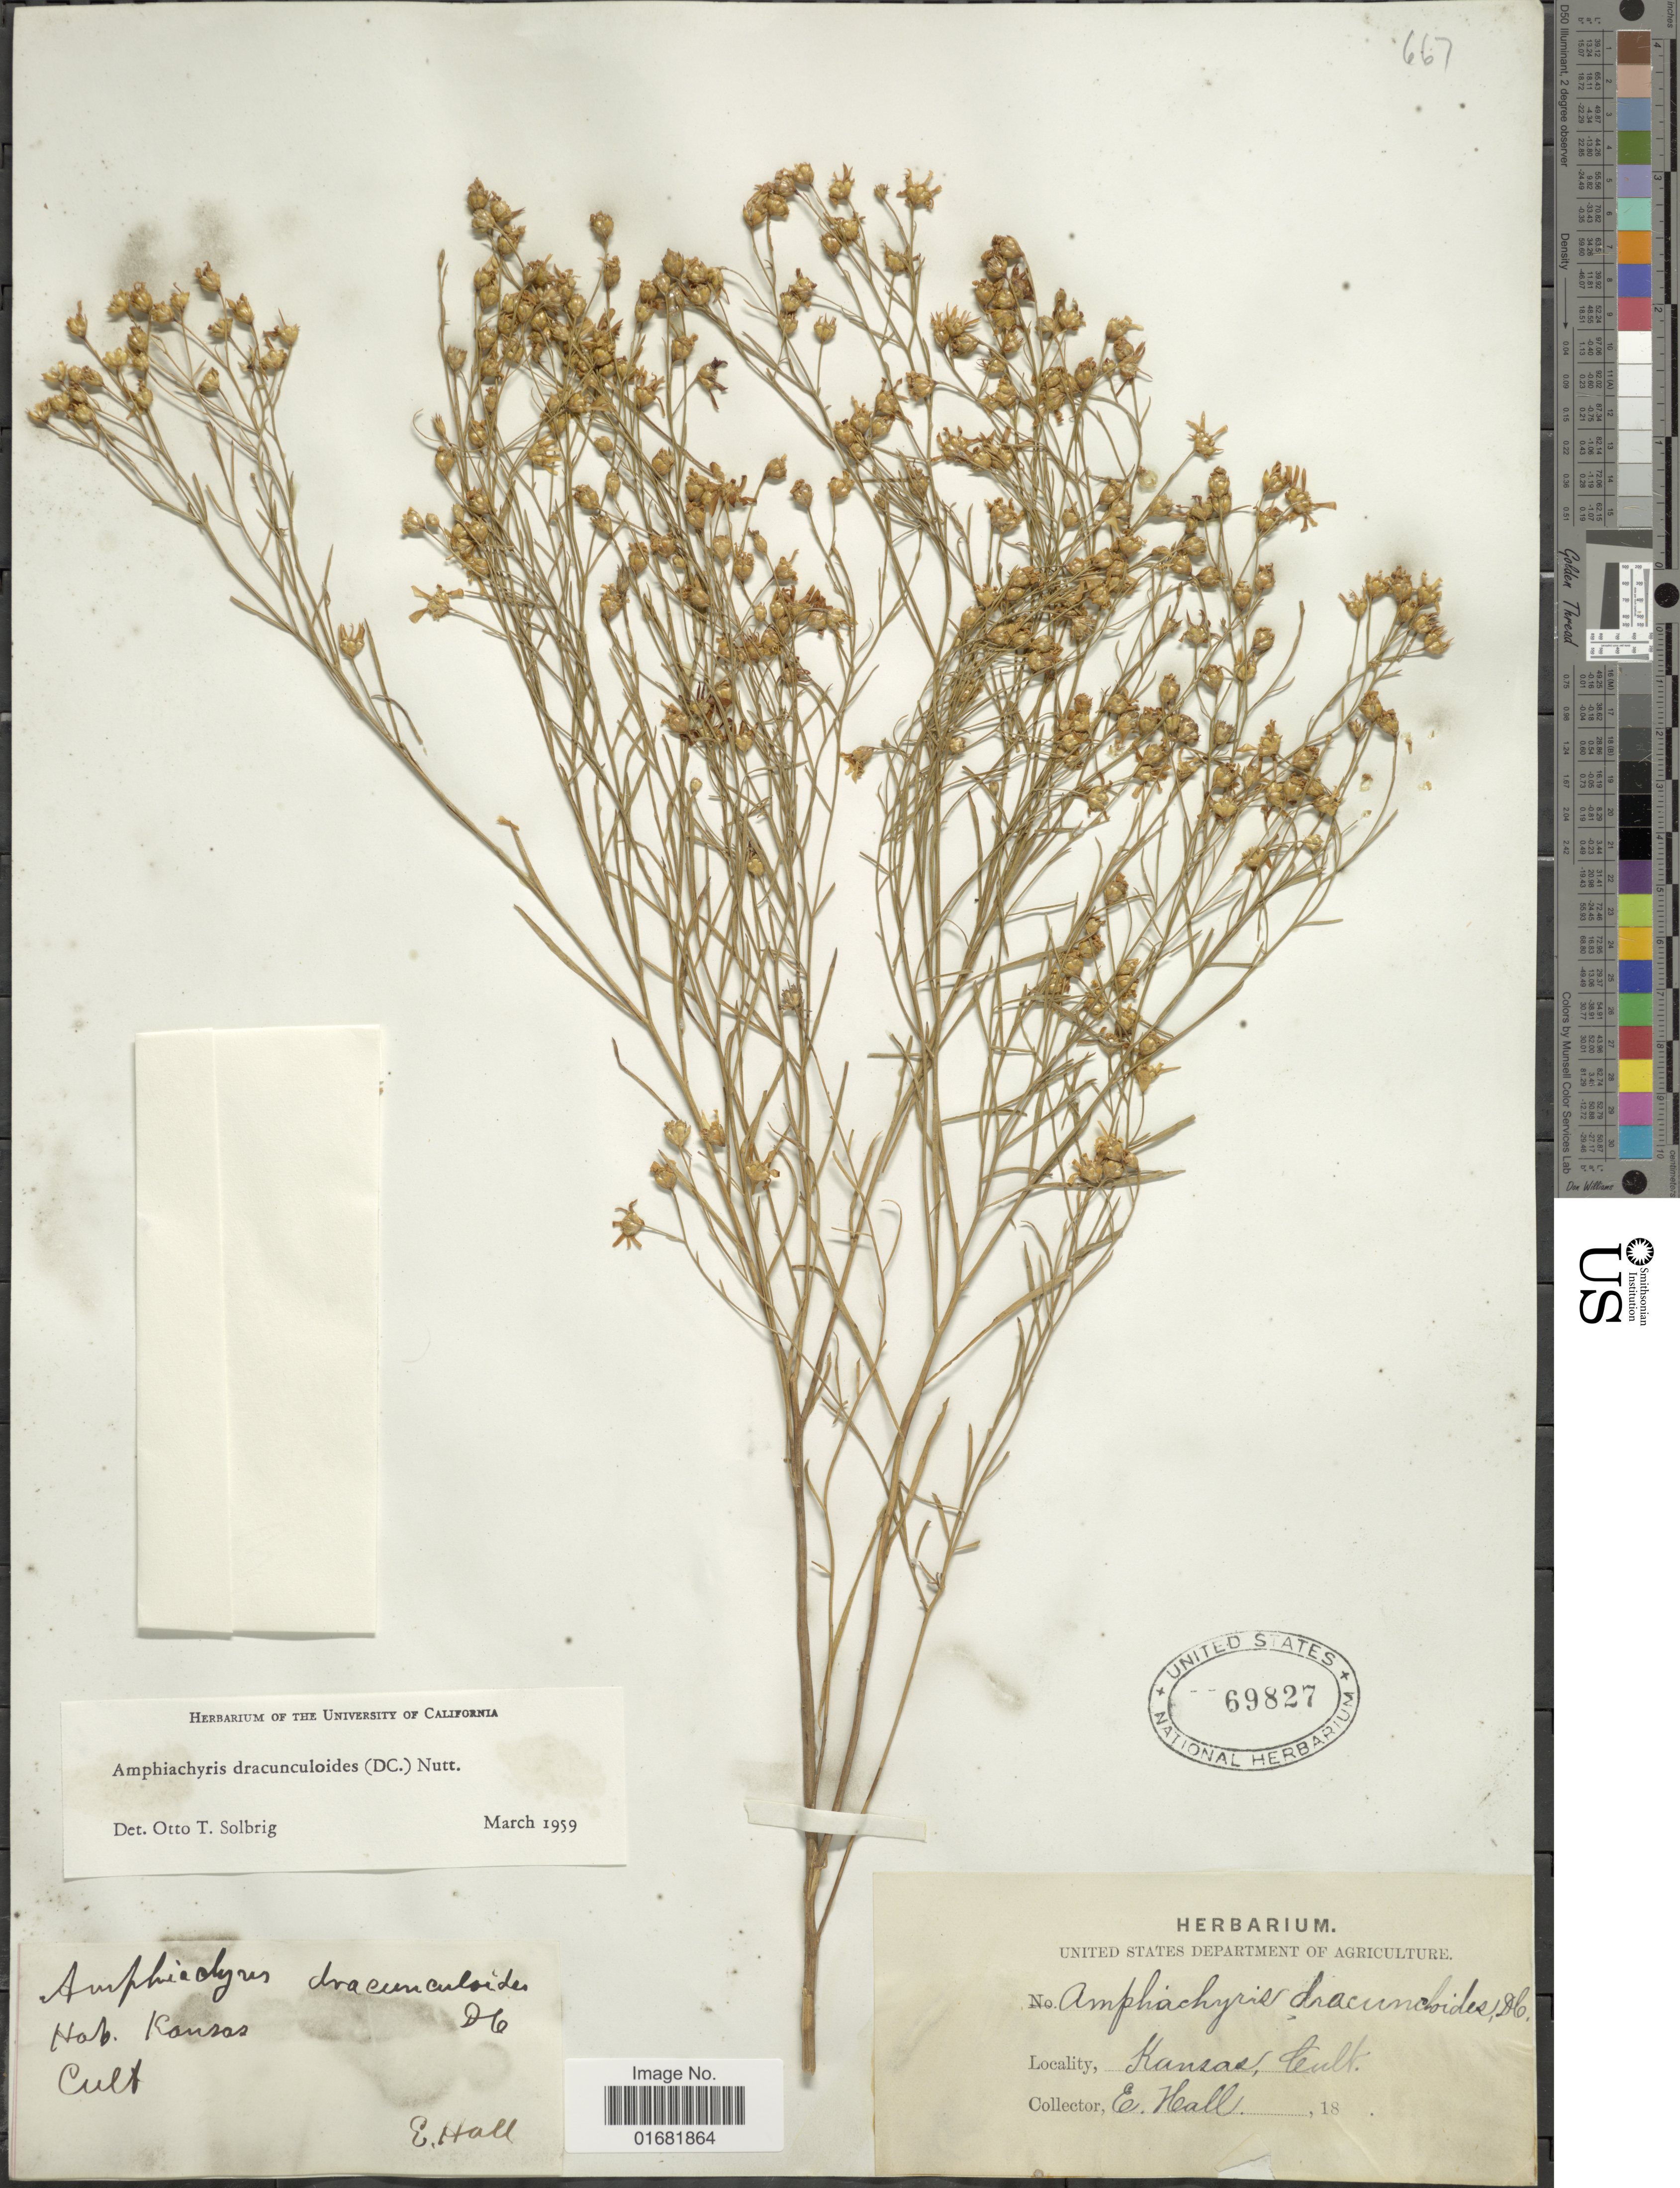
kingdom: Plantae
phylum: Tracheophyta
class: Magnoliopsida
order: Asterales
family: Asteraceae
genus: Amphiachyris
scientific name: Amphiachyris dracunculoides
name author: (DC.) Nutt.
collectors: E. Hall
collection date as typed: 18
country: United States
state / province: Kansas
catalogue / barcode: US 69827